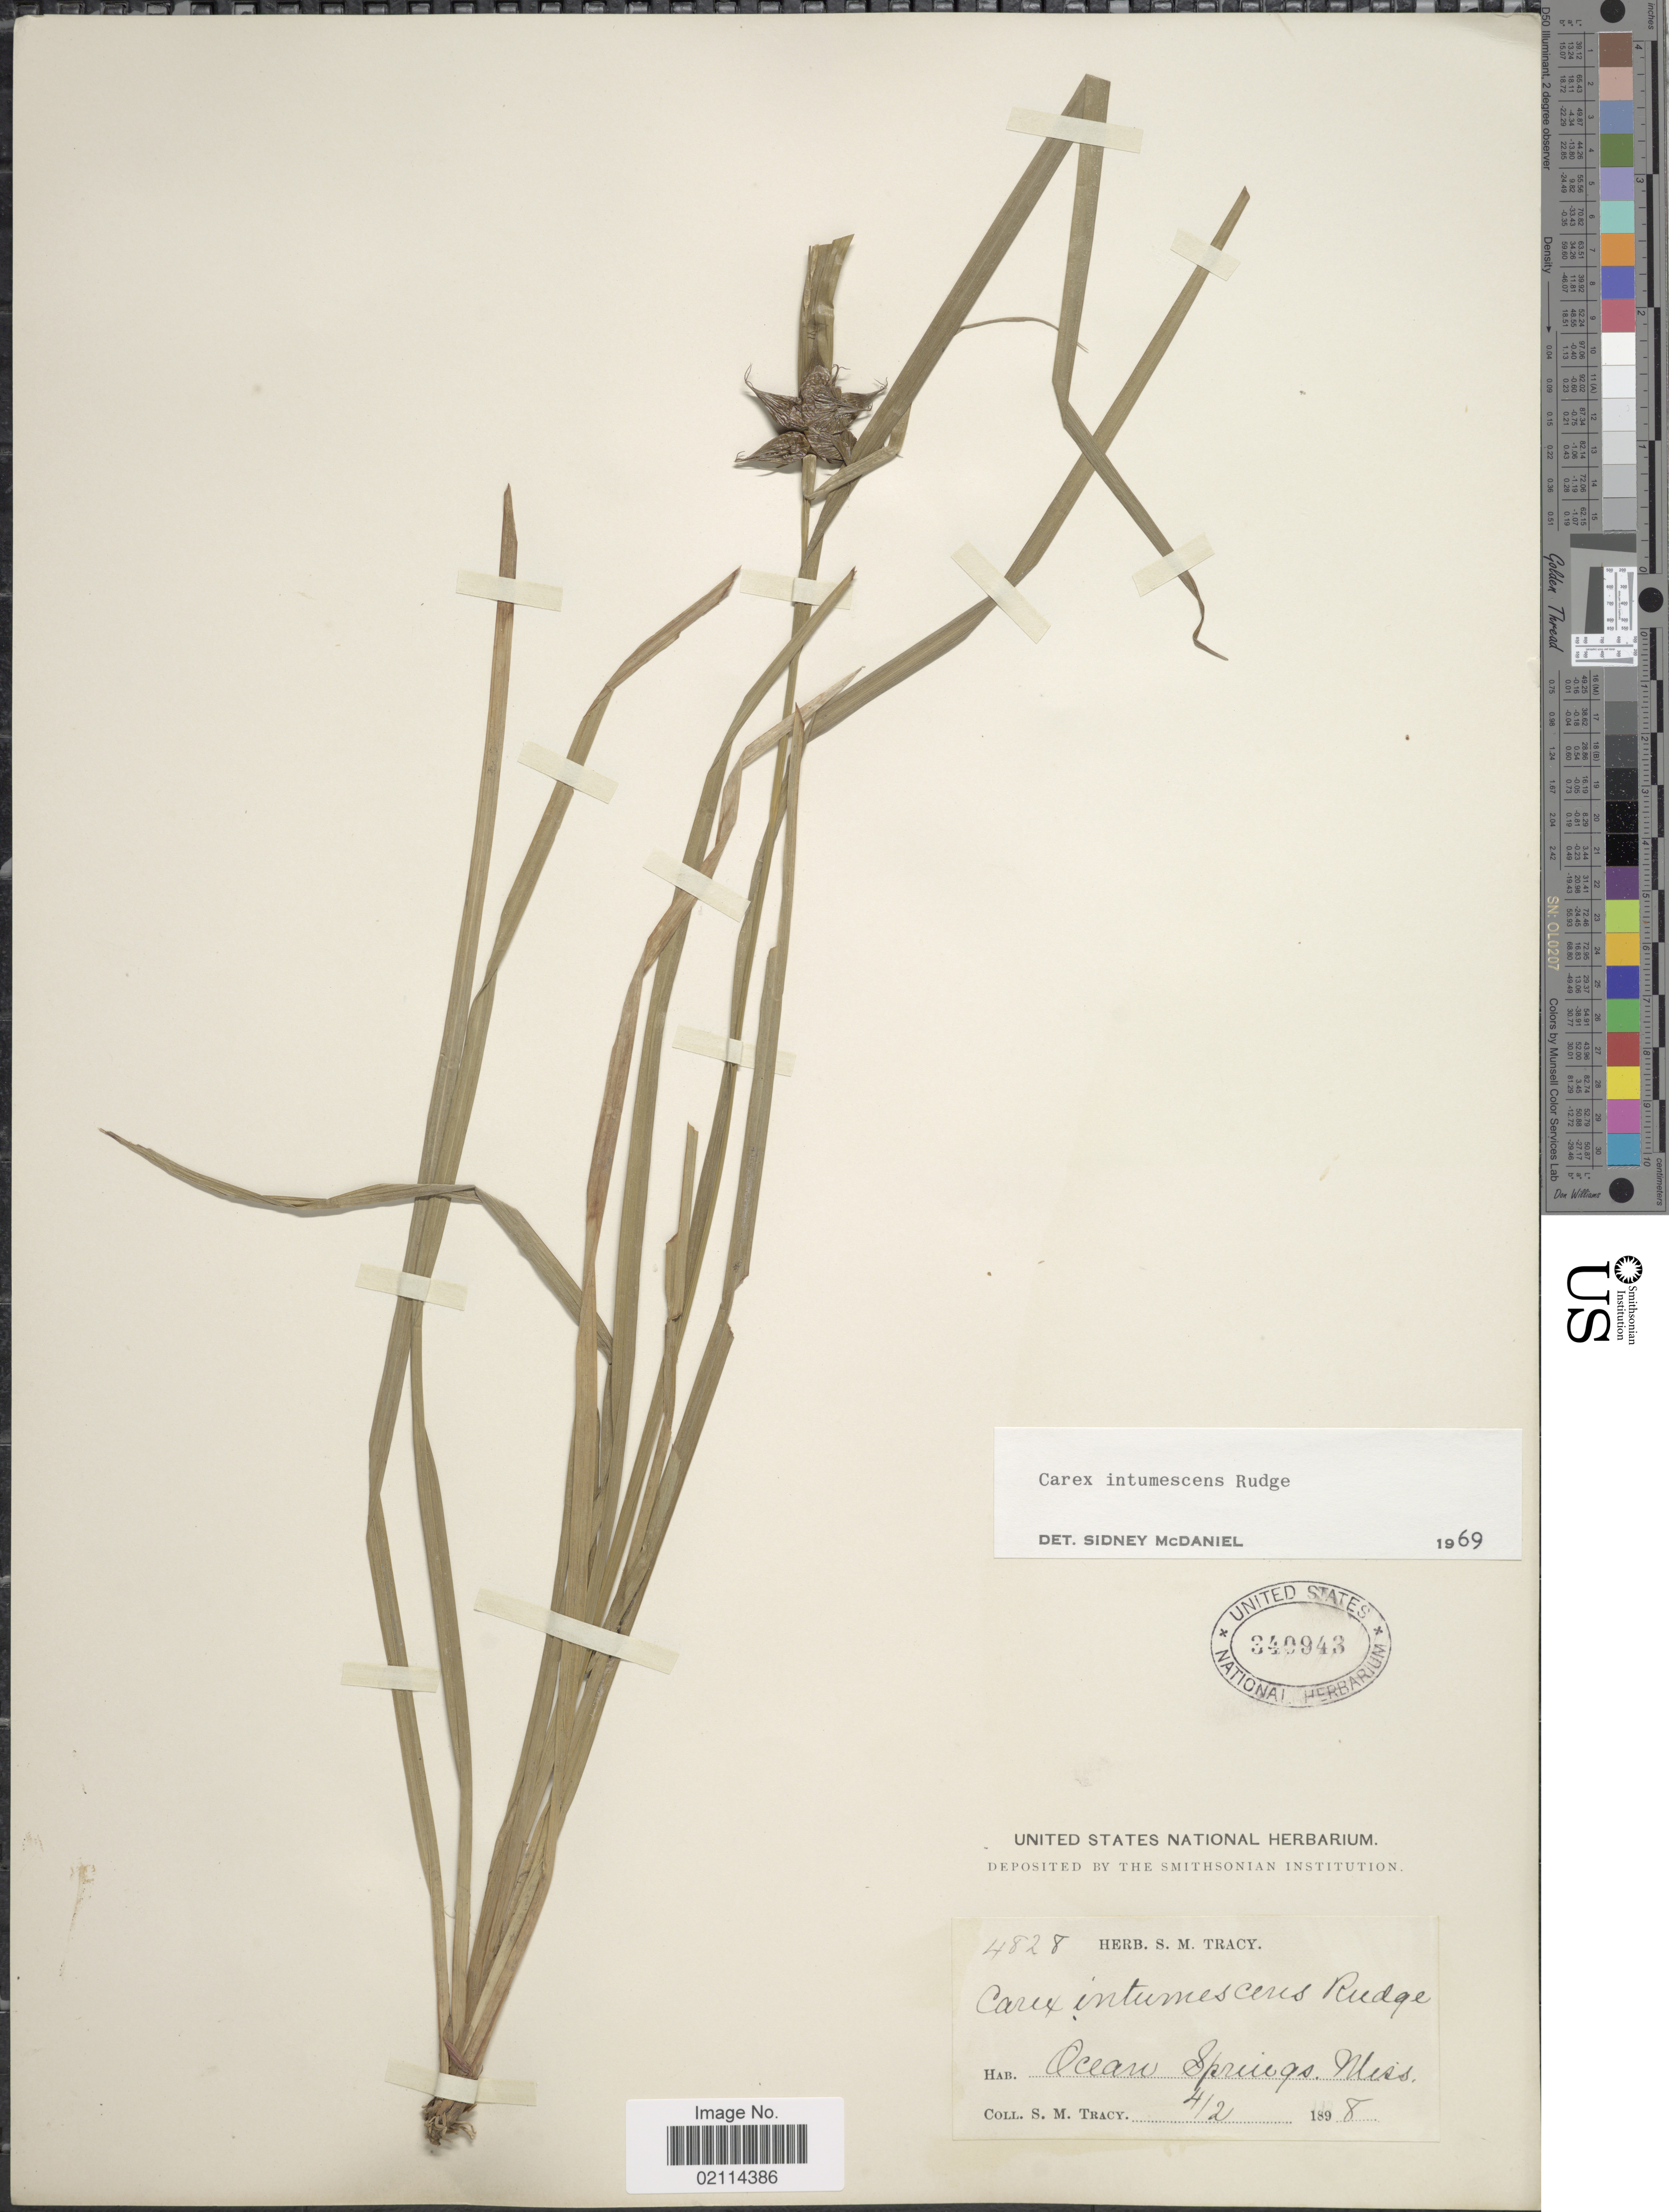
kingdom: Plantae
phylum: Tracheophyta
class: Liliopsida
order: Poales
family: Cyperaceae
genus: Carex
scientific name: Carex intumescens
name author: Rudge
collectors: S. M. Tracy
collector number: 4828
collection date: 1898-04-02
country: United States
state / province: Mississippi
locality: Ocean Springs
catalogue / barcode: US 340943